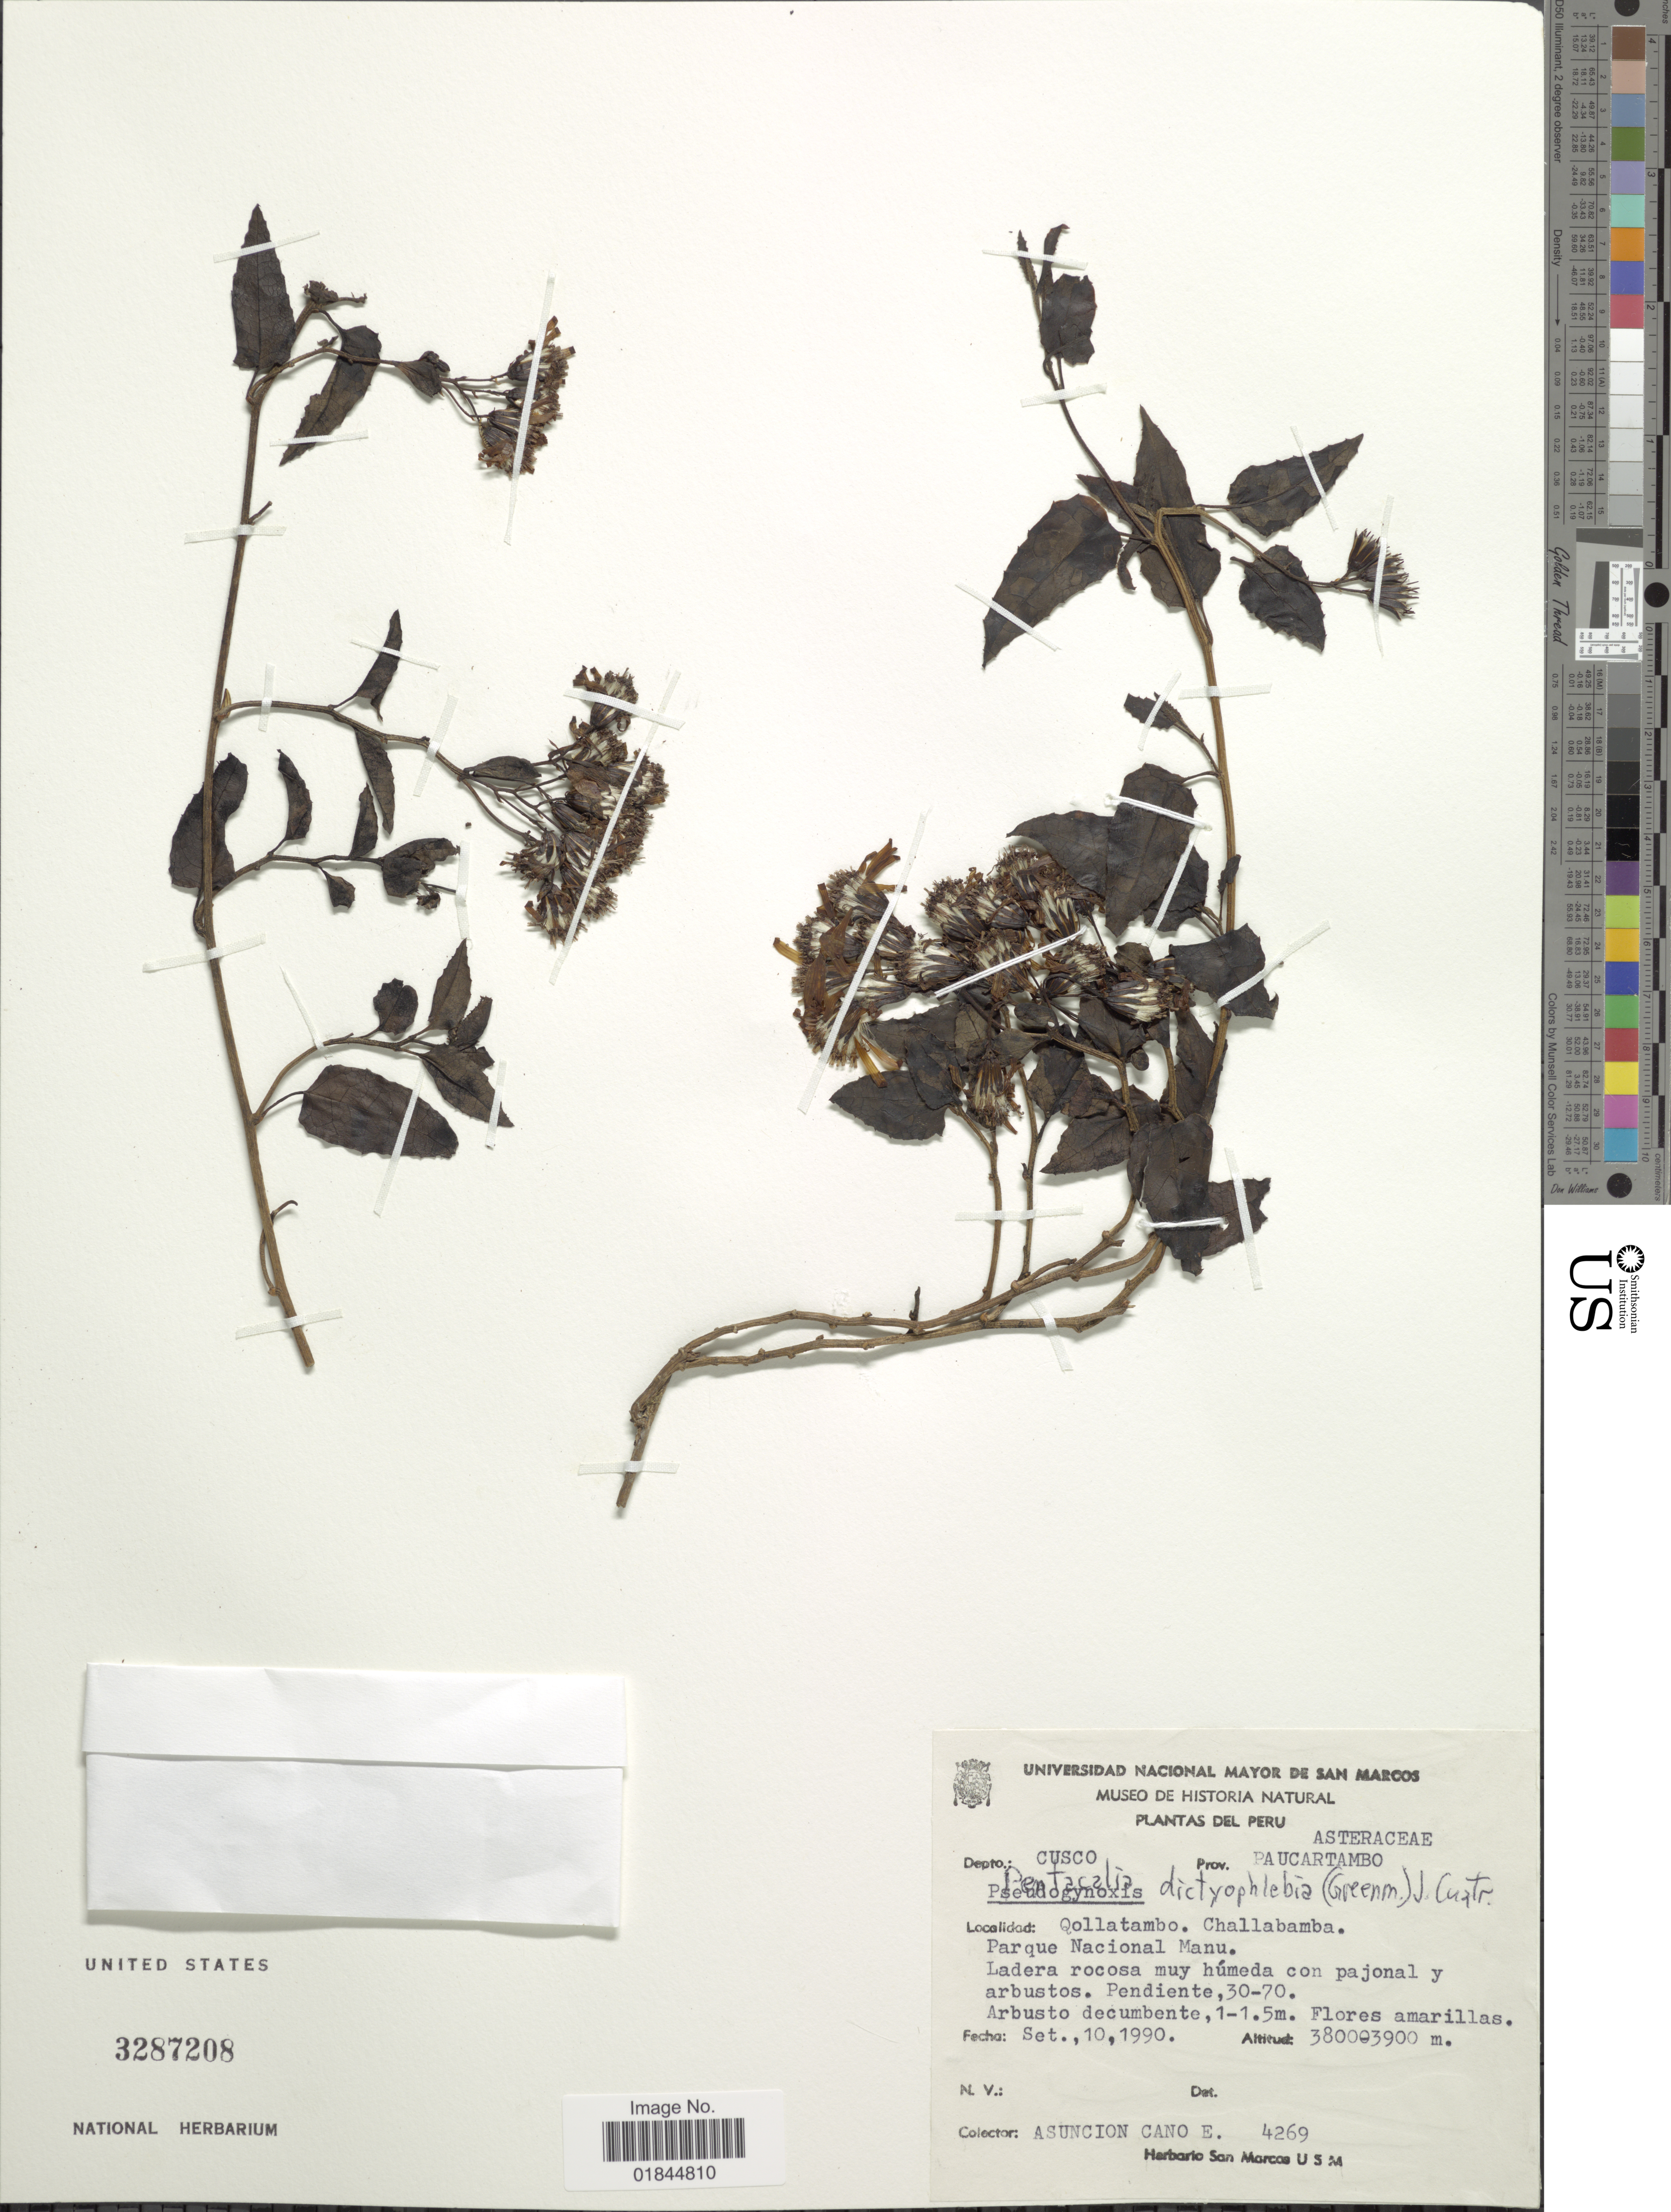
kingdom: Plantae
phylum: Tracheophyta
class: Magnoliopsida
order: Asterales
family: Asteraceae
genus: Pentacalia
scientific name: Pentacalia dictyophlebia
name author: (Greenm.) Cuatrec.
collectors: A. Cano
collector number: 4269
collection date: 1990-09-10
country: Peru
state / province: Cusco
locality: Depto.: Cusco. Prov. Paucartambo. Qollatambo. Challabamba. Parque Nacional Manu.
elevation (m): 3800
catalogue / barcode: US 3287208